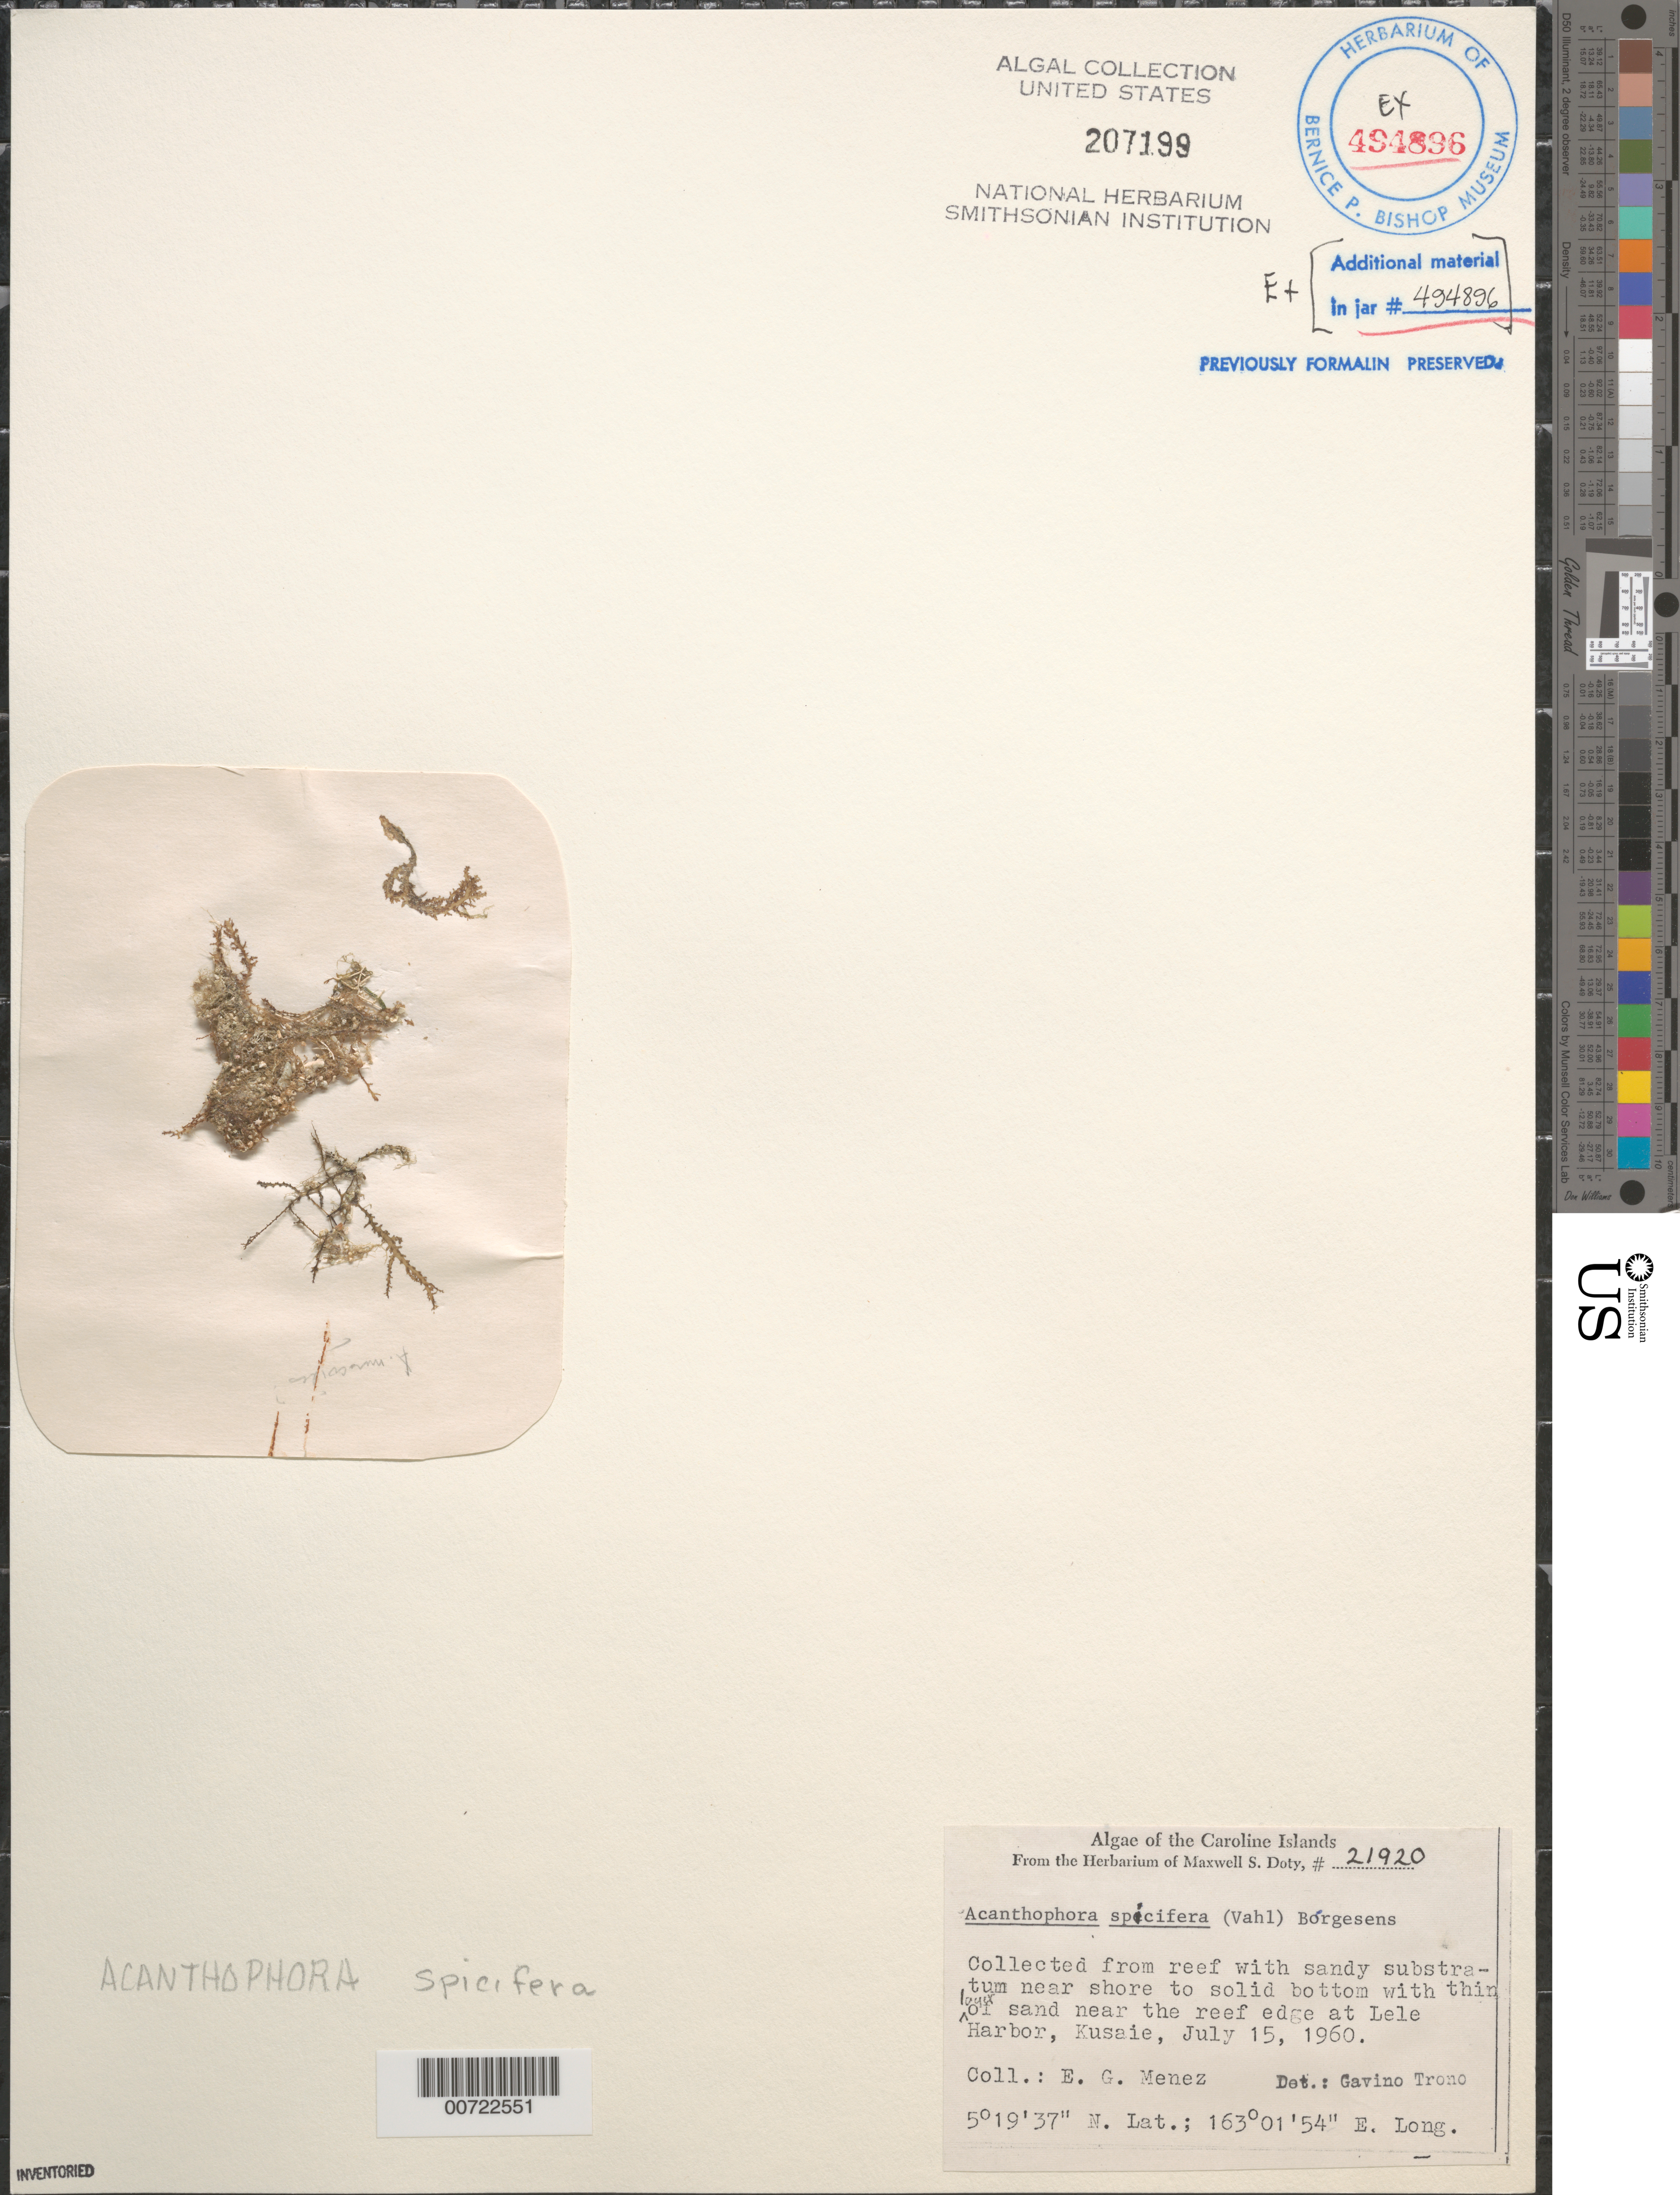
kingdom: Plantae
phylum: Rhodophyta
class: Florideophyceae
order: Ceramiales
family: Rhodomelaceae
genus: Acanthophora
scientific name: Acanthophora spicifera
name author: (Vahl) Børgesen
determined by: Trono, Gavino C., Jr.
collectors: Meñez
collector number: MSD 21920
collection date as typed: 15 Jul 1960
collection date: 1960-07-15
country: Micronesia, Federated States of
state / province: Kosrae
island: Kosrae [Kusaie]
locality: Lele Harbor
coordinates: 5 19' 37" N, 163 01' 54" E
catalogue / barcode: US 207199